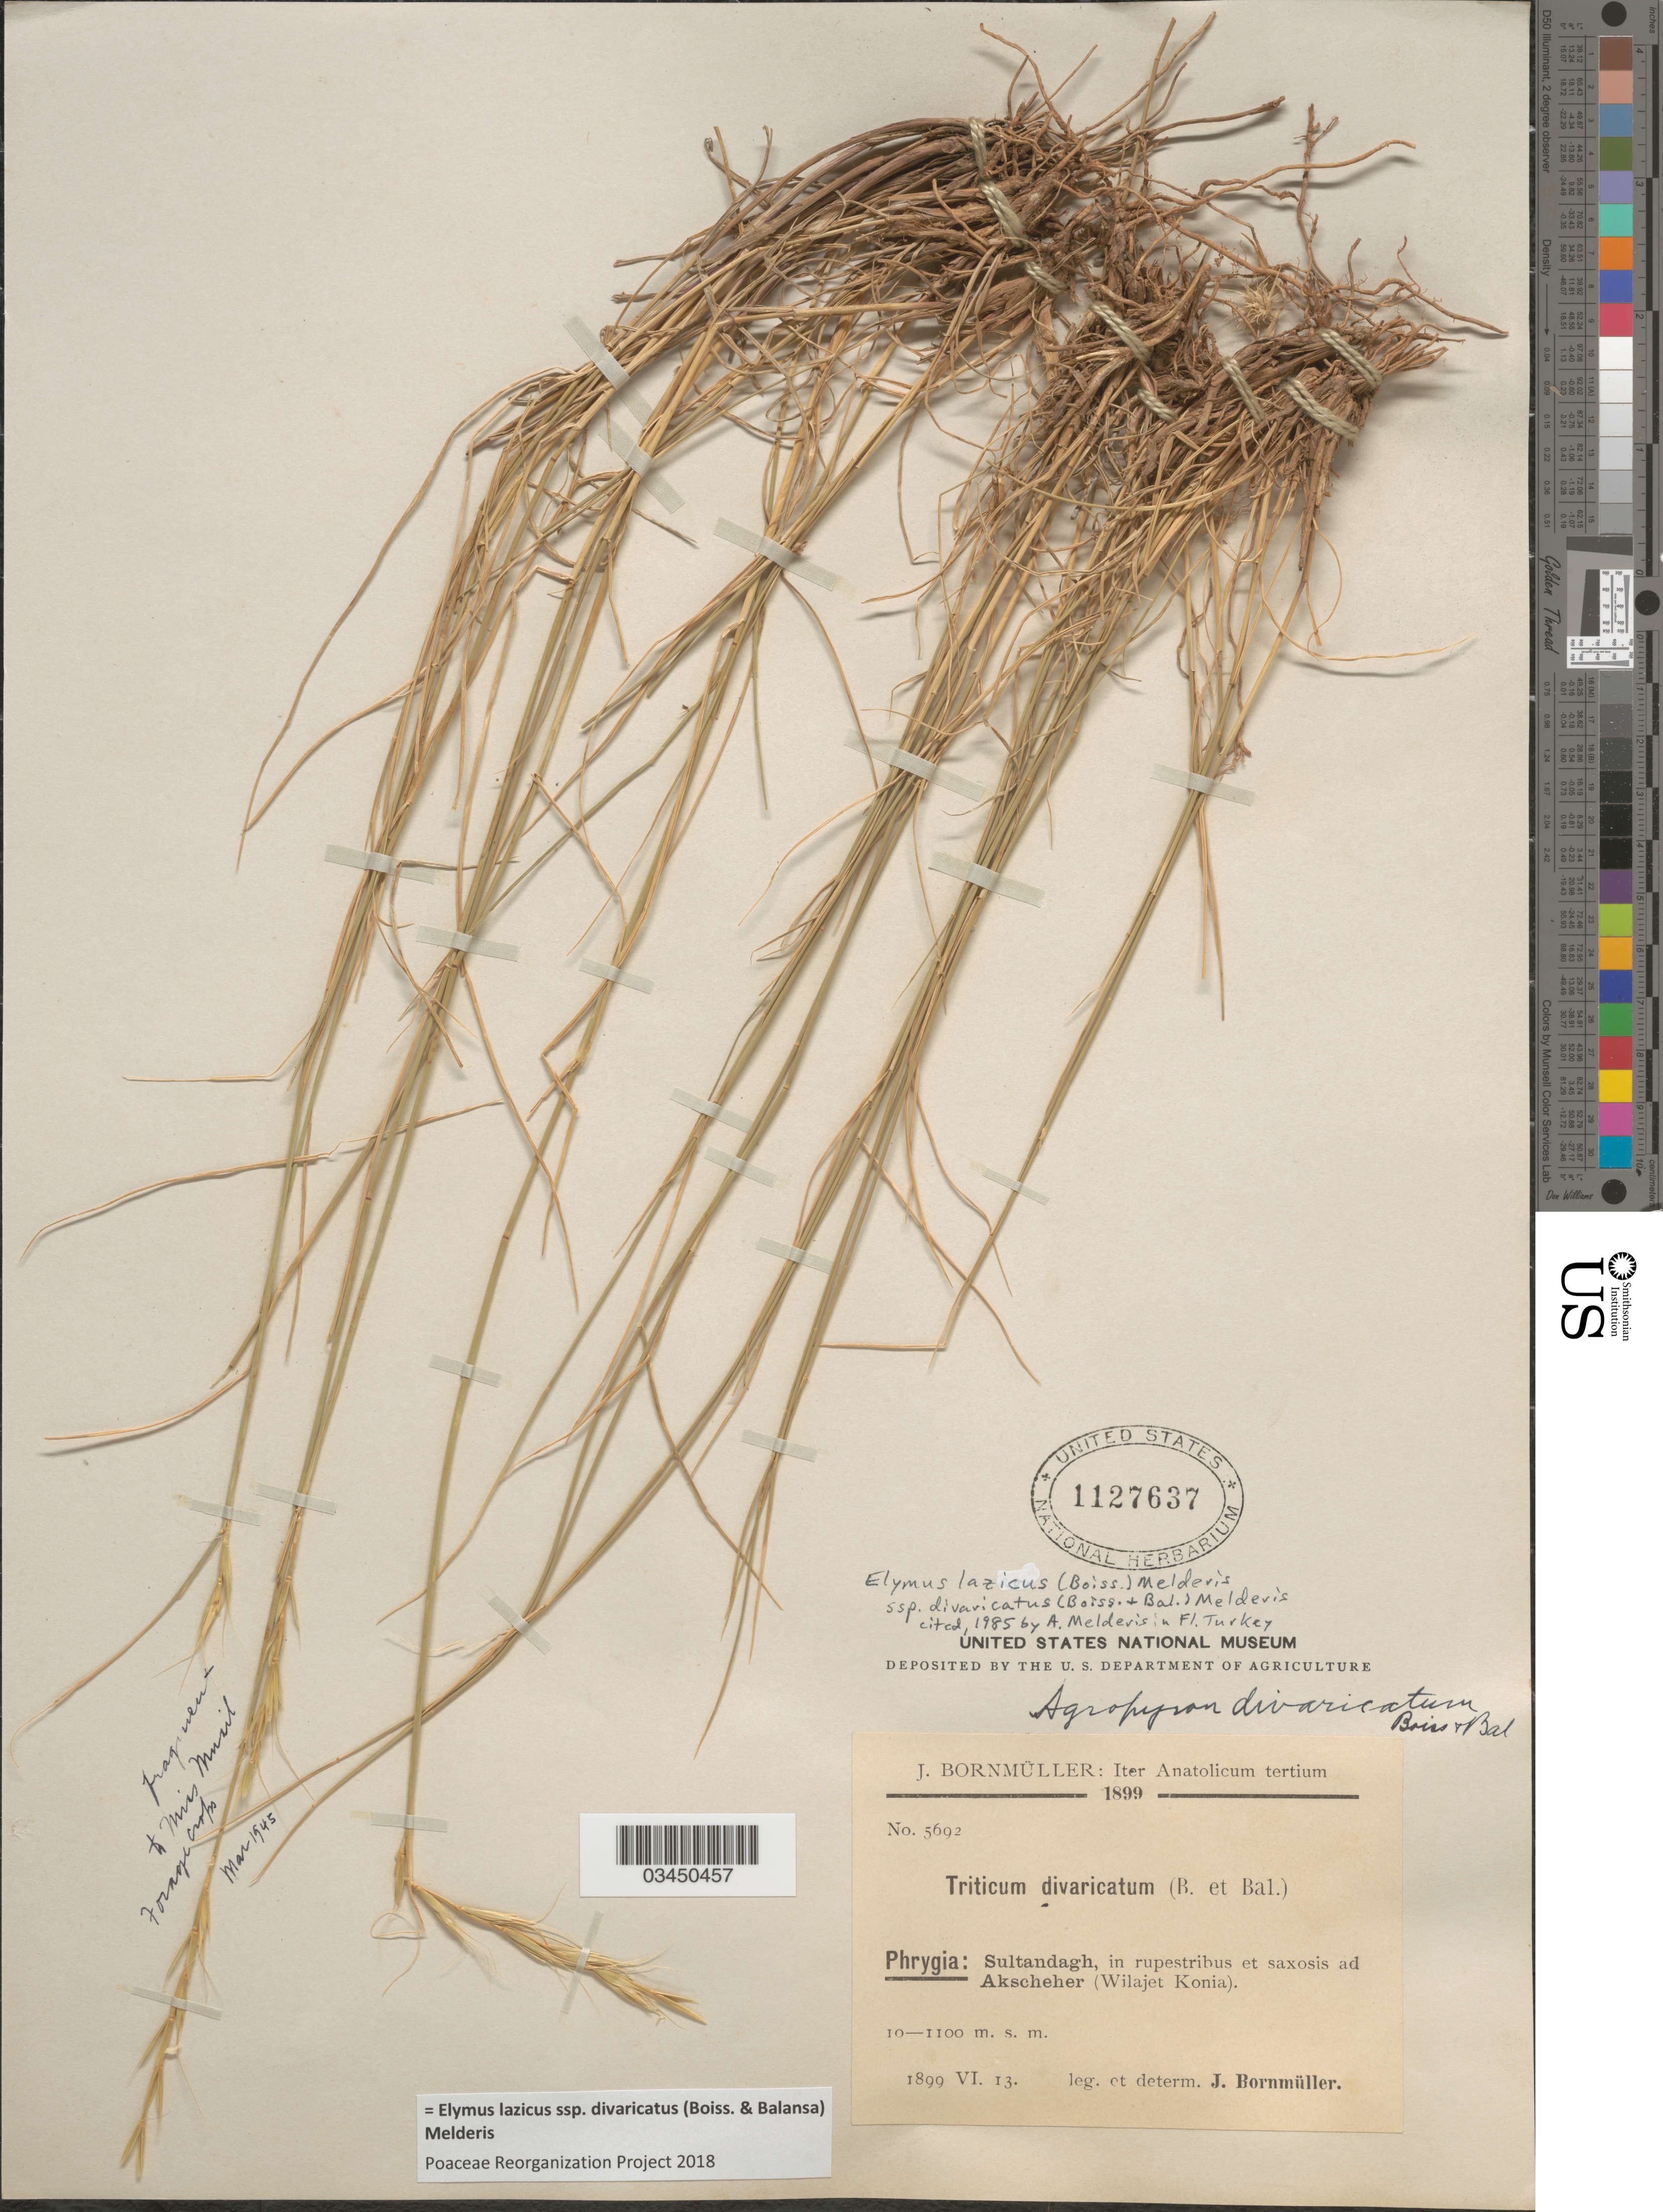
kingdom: Plantae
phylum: Tracheophyta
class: Liliopsida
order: Poales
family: Poaceae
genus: Elymus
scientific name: Elymus lazicus subsp. divaricatus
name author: (Boiss. & Balansa) Melderis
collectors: J. Bornmüller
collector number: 5692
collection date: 1899-06-13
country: Turkey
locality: Iter Anatolicum tertium 1899. Phrygia: Sultandagh, in rupestribus et saxosis ad Akscheber (Wilajet Konia).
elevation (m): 1000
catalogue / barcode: US 1127637